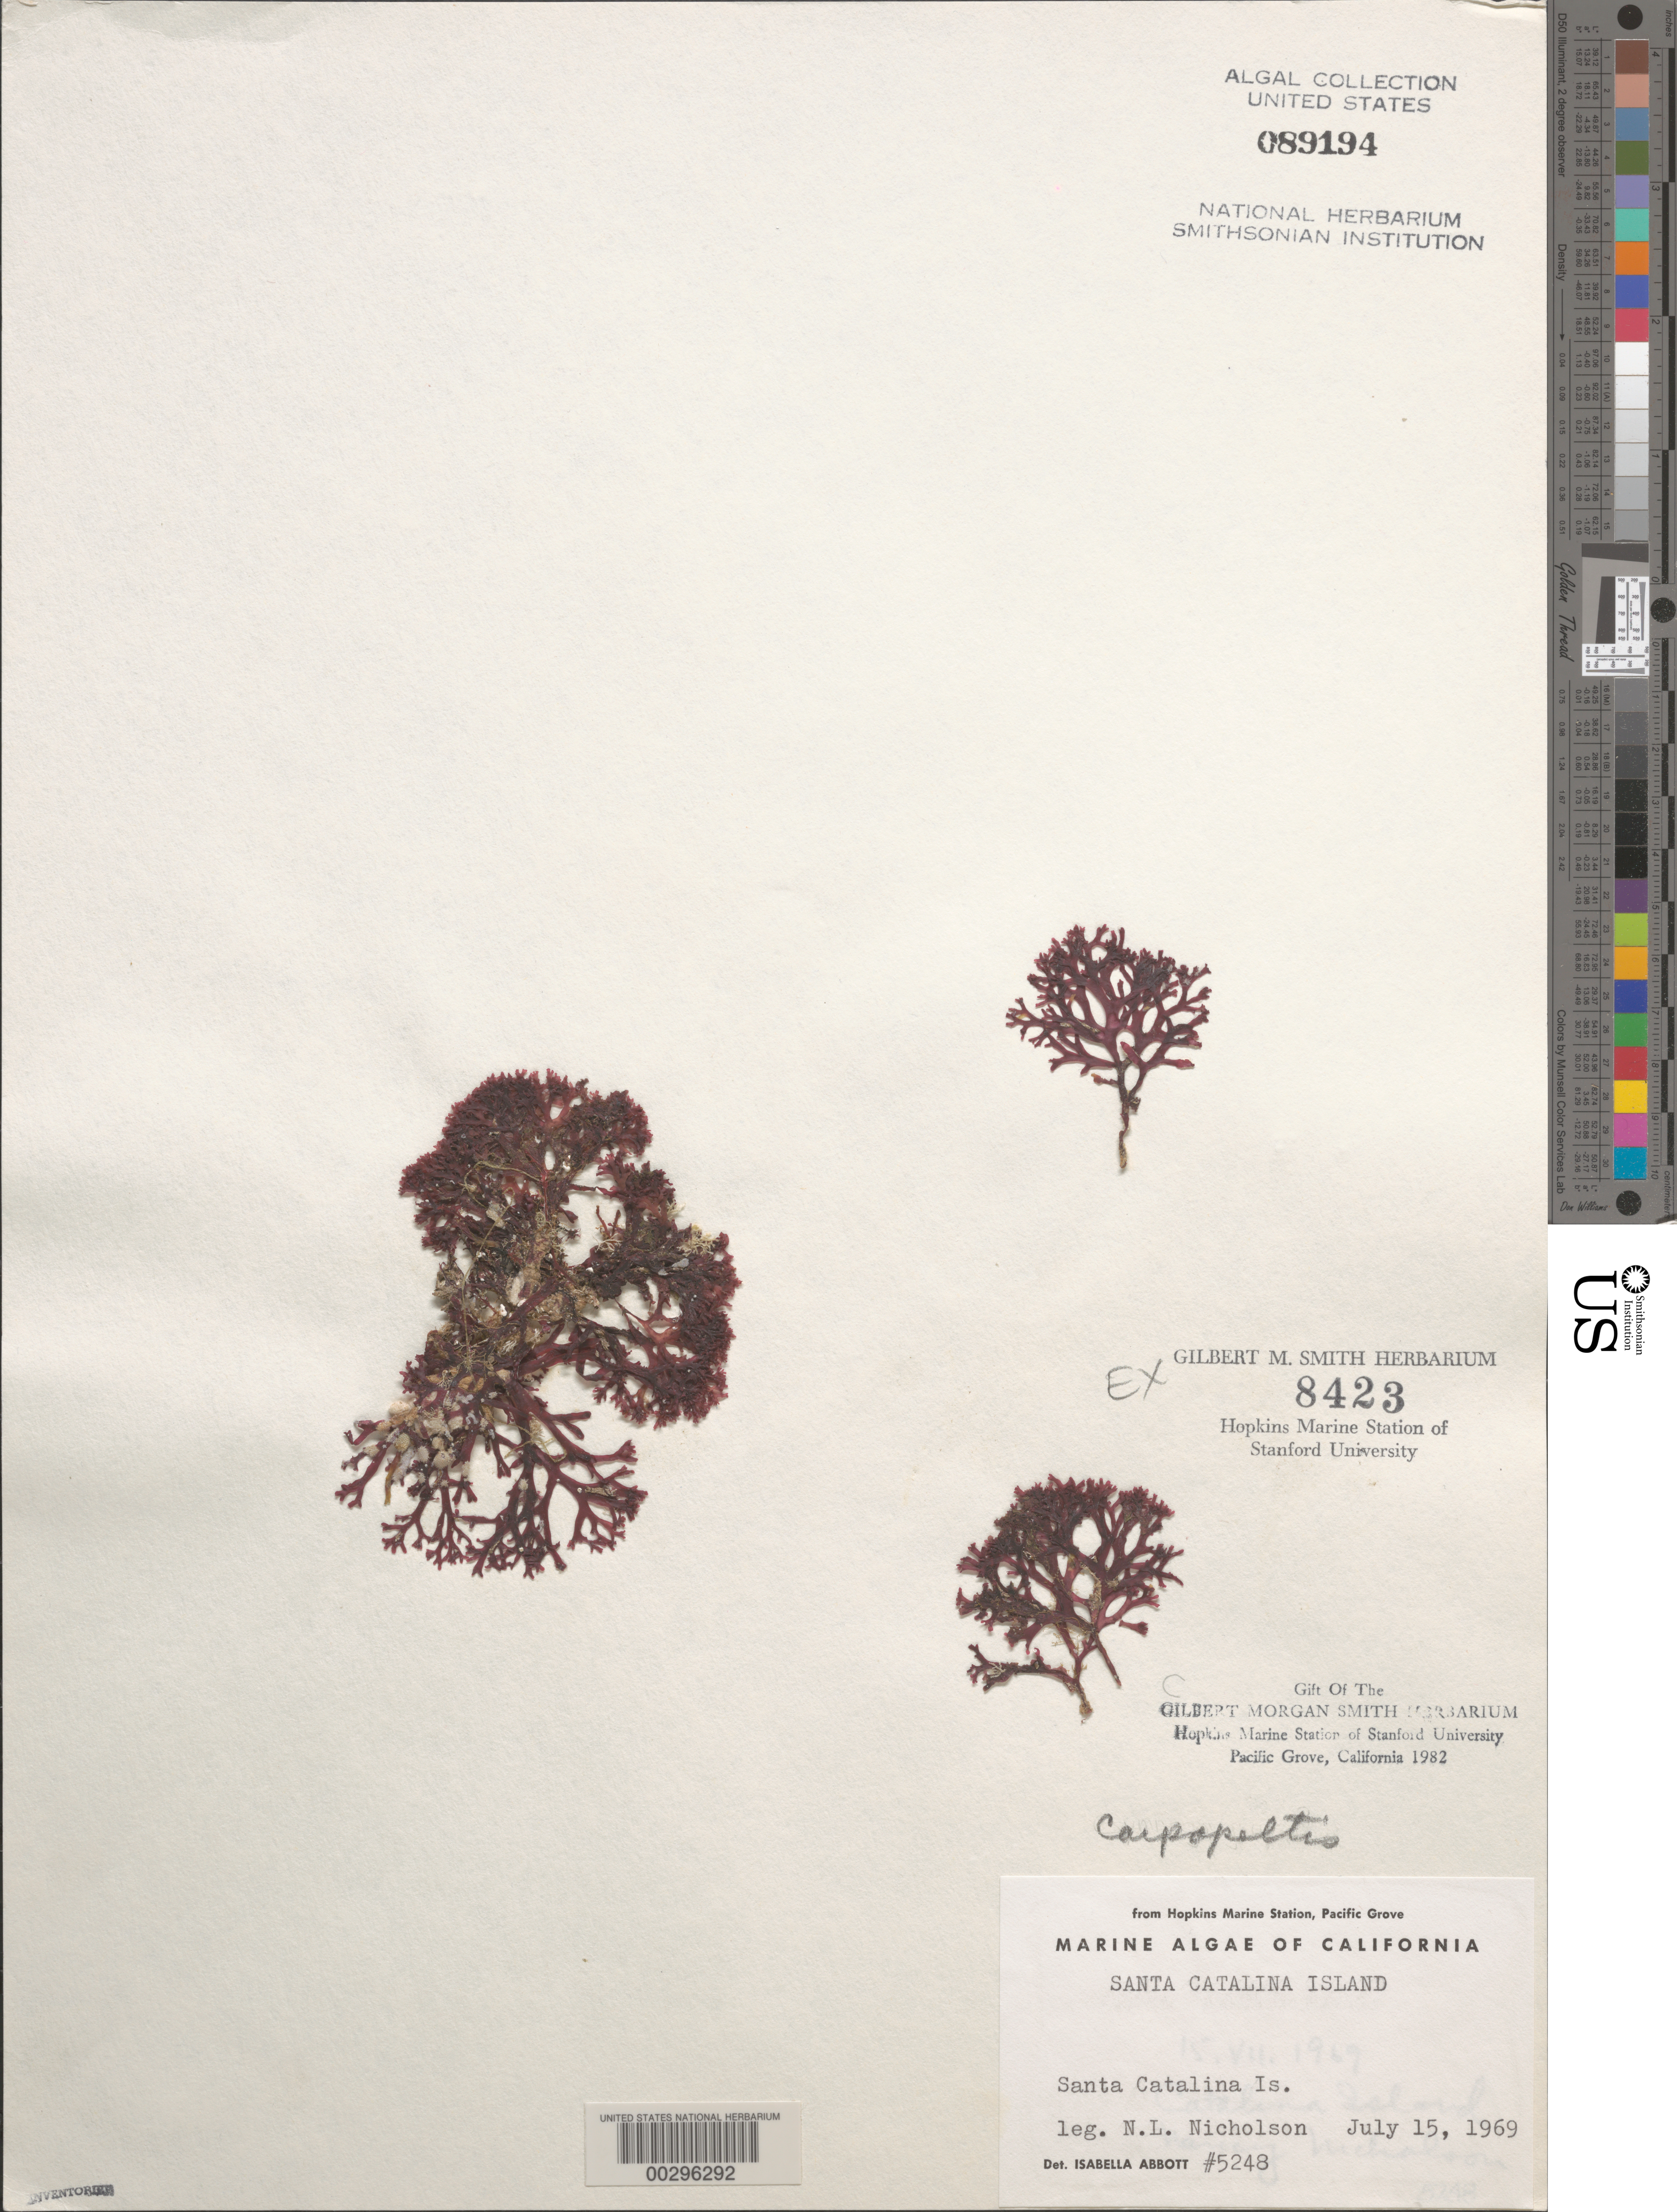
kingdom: Plantae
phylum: Rhodophyta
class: Florideophyceae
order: Halymeniales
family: Halymeniaceae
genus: Carpopeltis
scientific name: Carpopeltis sp.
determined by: Abbott, Isabella A.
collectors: N. Nicholson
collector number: IAA 5248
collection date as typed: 15 Jul 1969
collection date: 1969-07-15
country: United States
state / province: California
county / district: Los Angeles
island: Santa Catalina Island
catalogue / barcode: US 89194